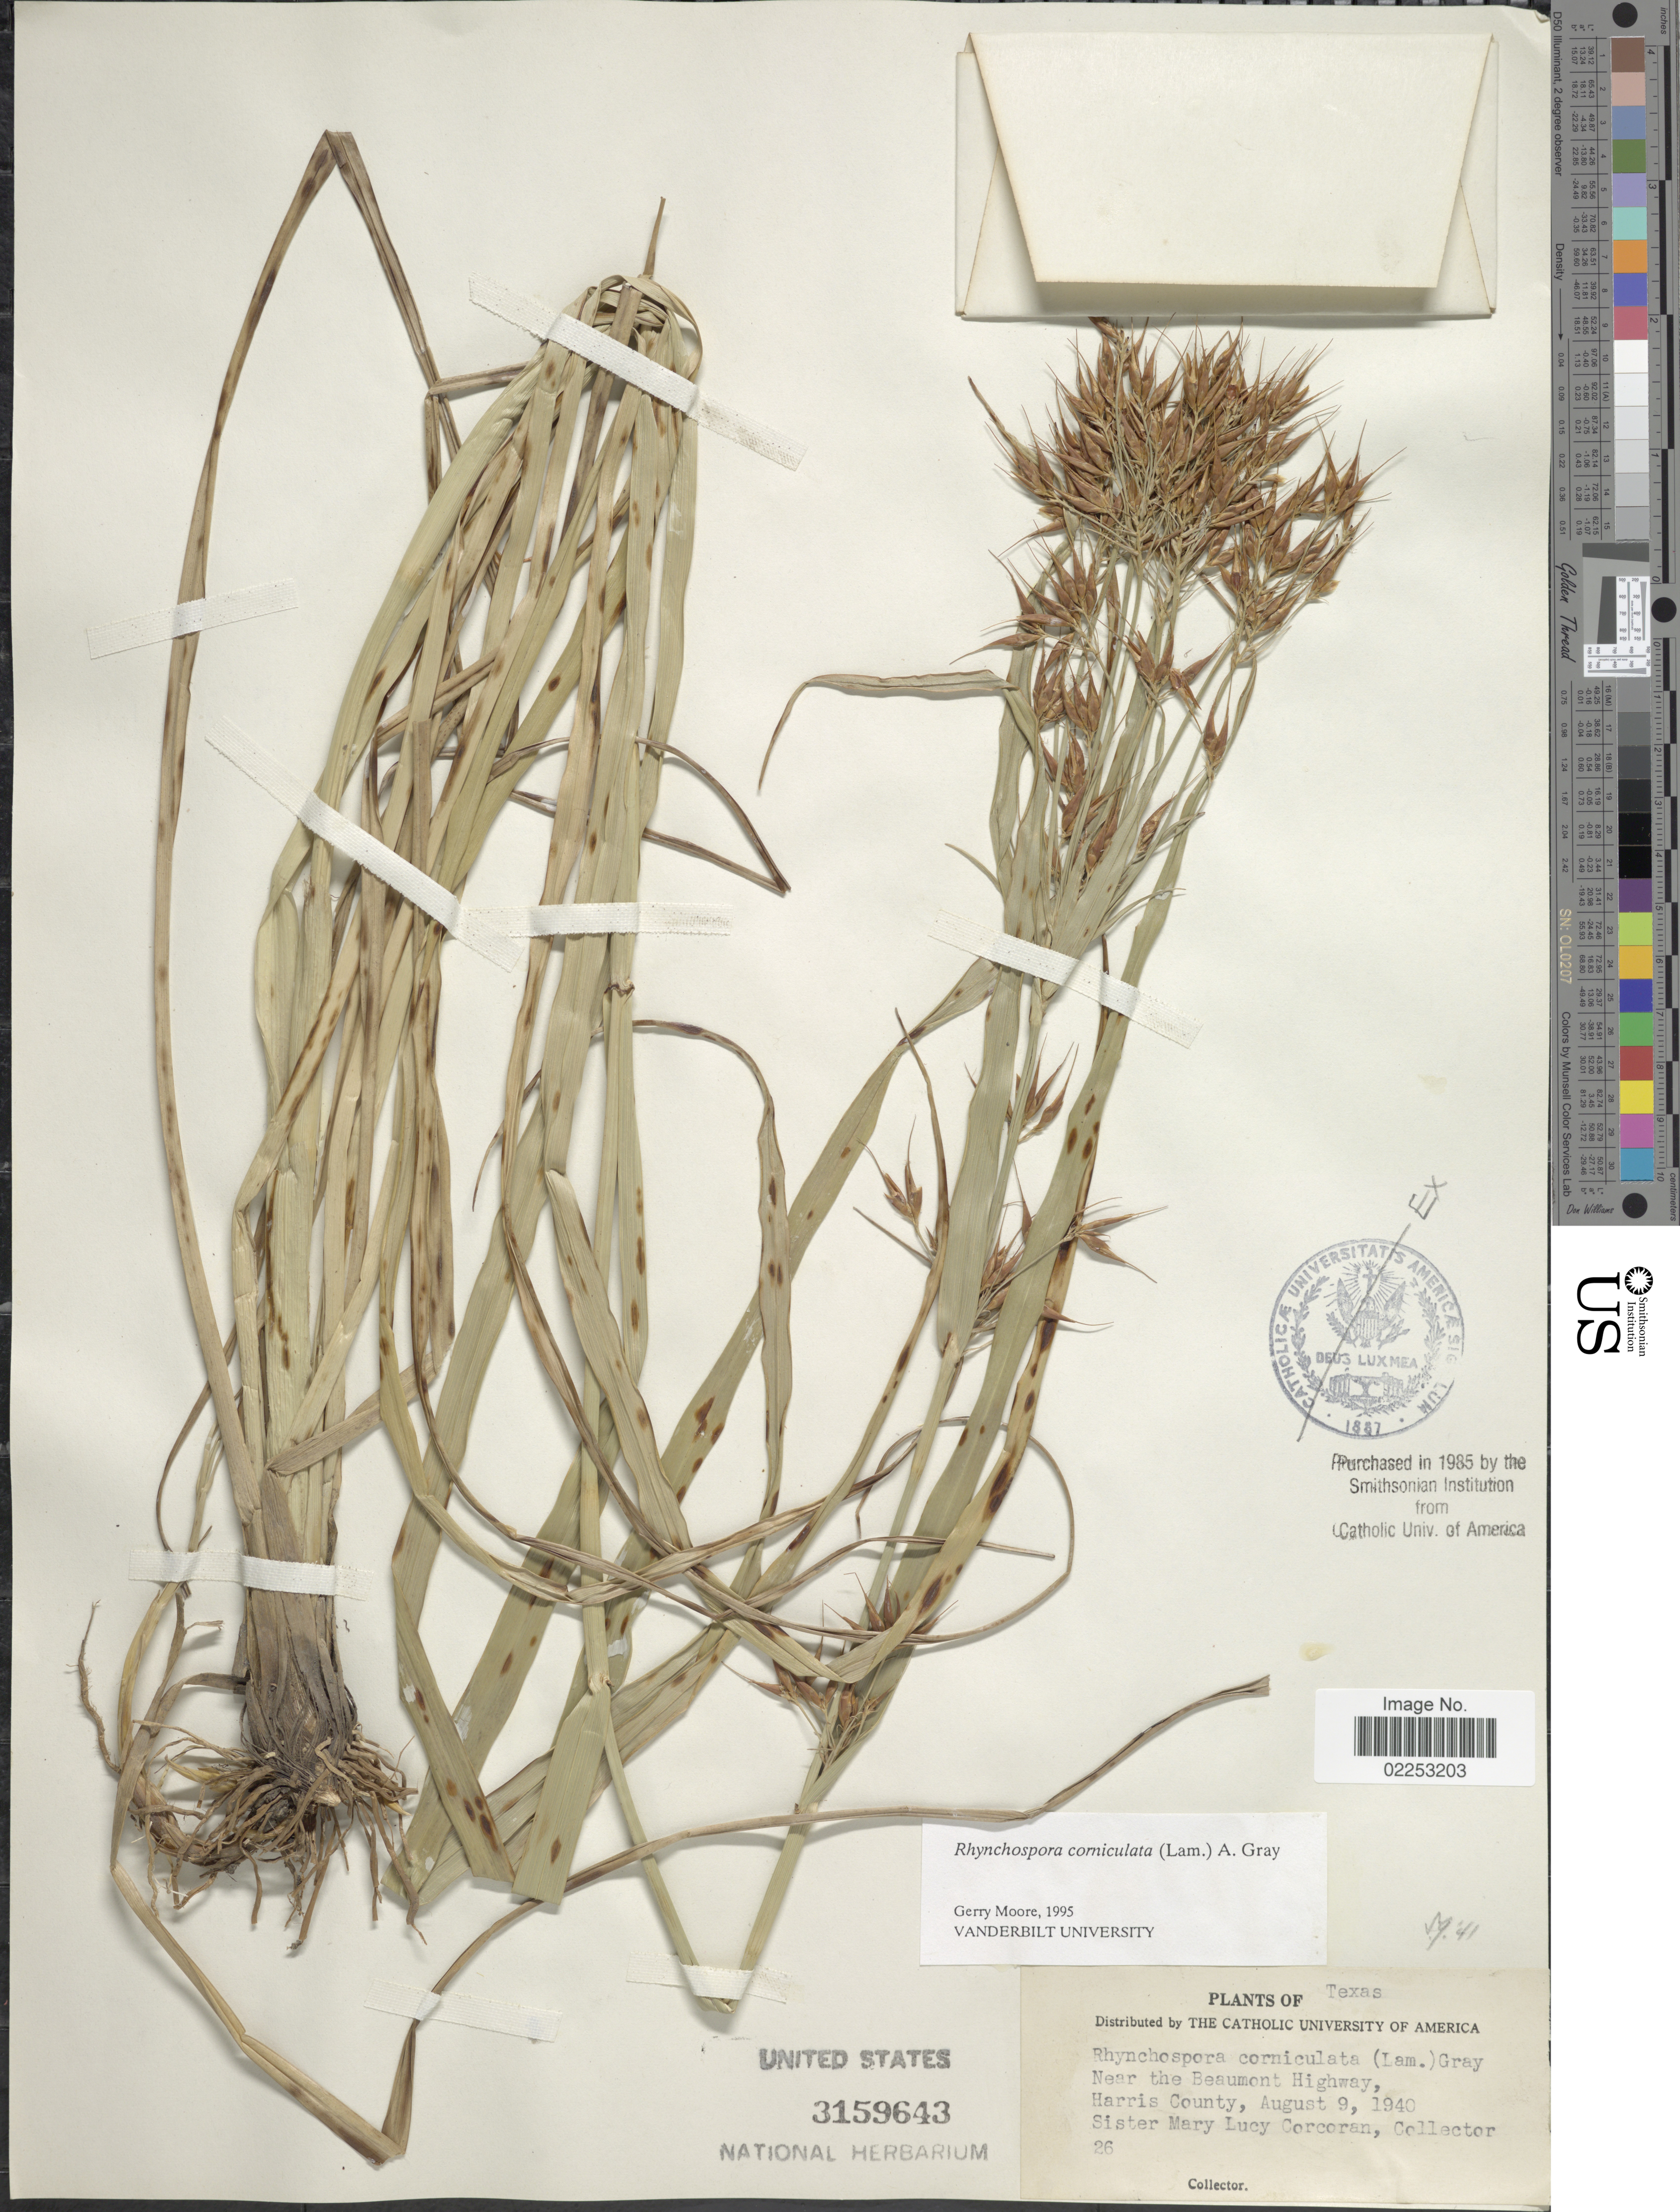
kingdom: Plantae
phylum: Tracheophyta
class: Liliopsida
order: Poales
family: Cyperaceae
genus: Rhynchospora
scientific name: Rhynchospora corniculata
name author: (Lam.) A. Gray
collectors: M. Corcoran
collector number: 26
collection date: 1940-08-09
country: United States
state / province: Texas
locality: Near the Beaumont Highway, Harris County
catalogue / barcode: US 3159643